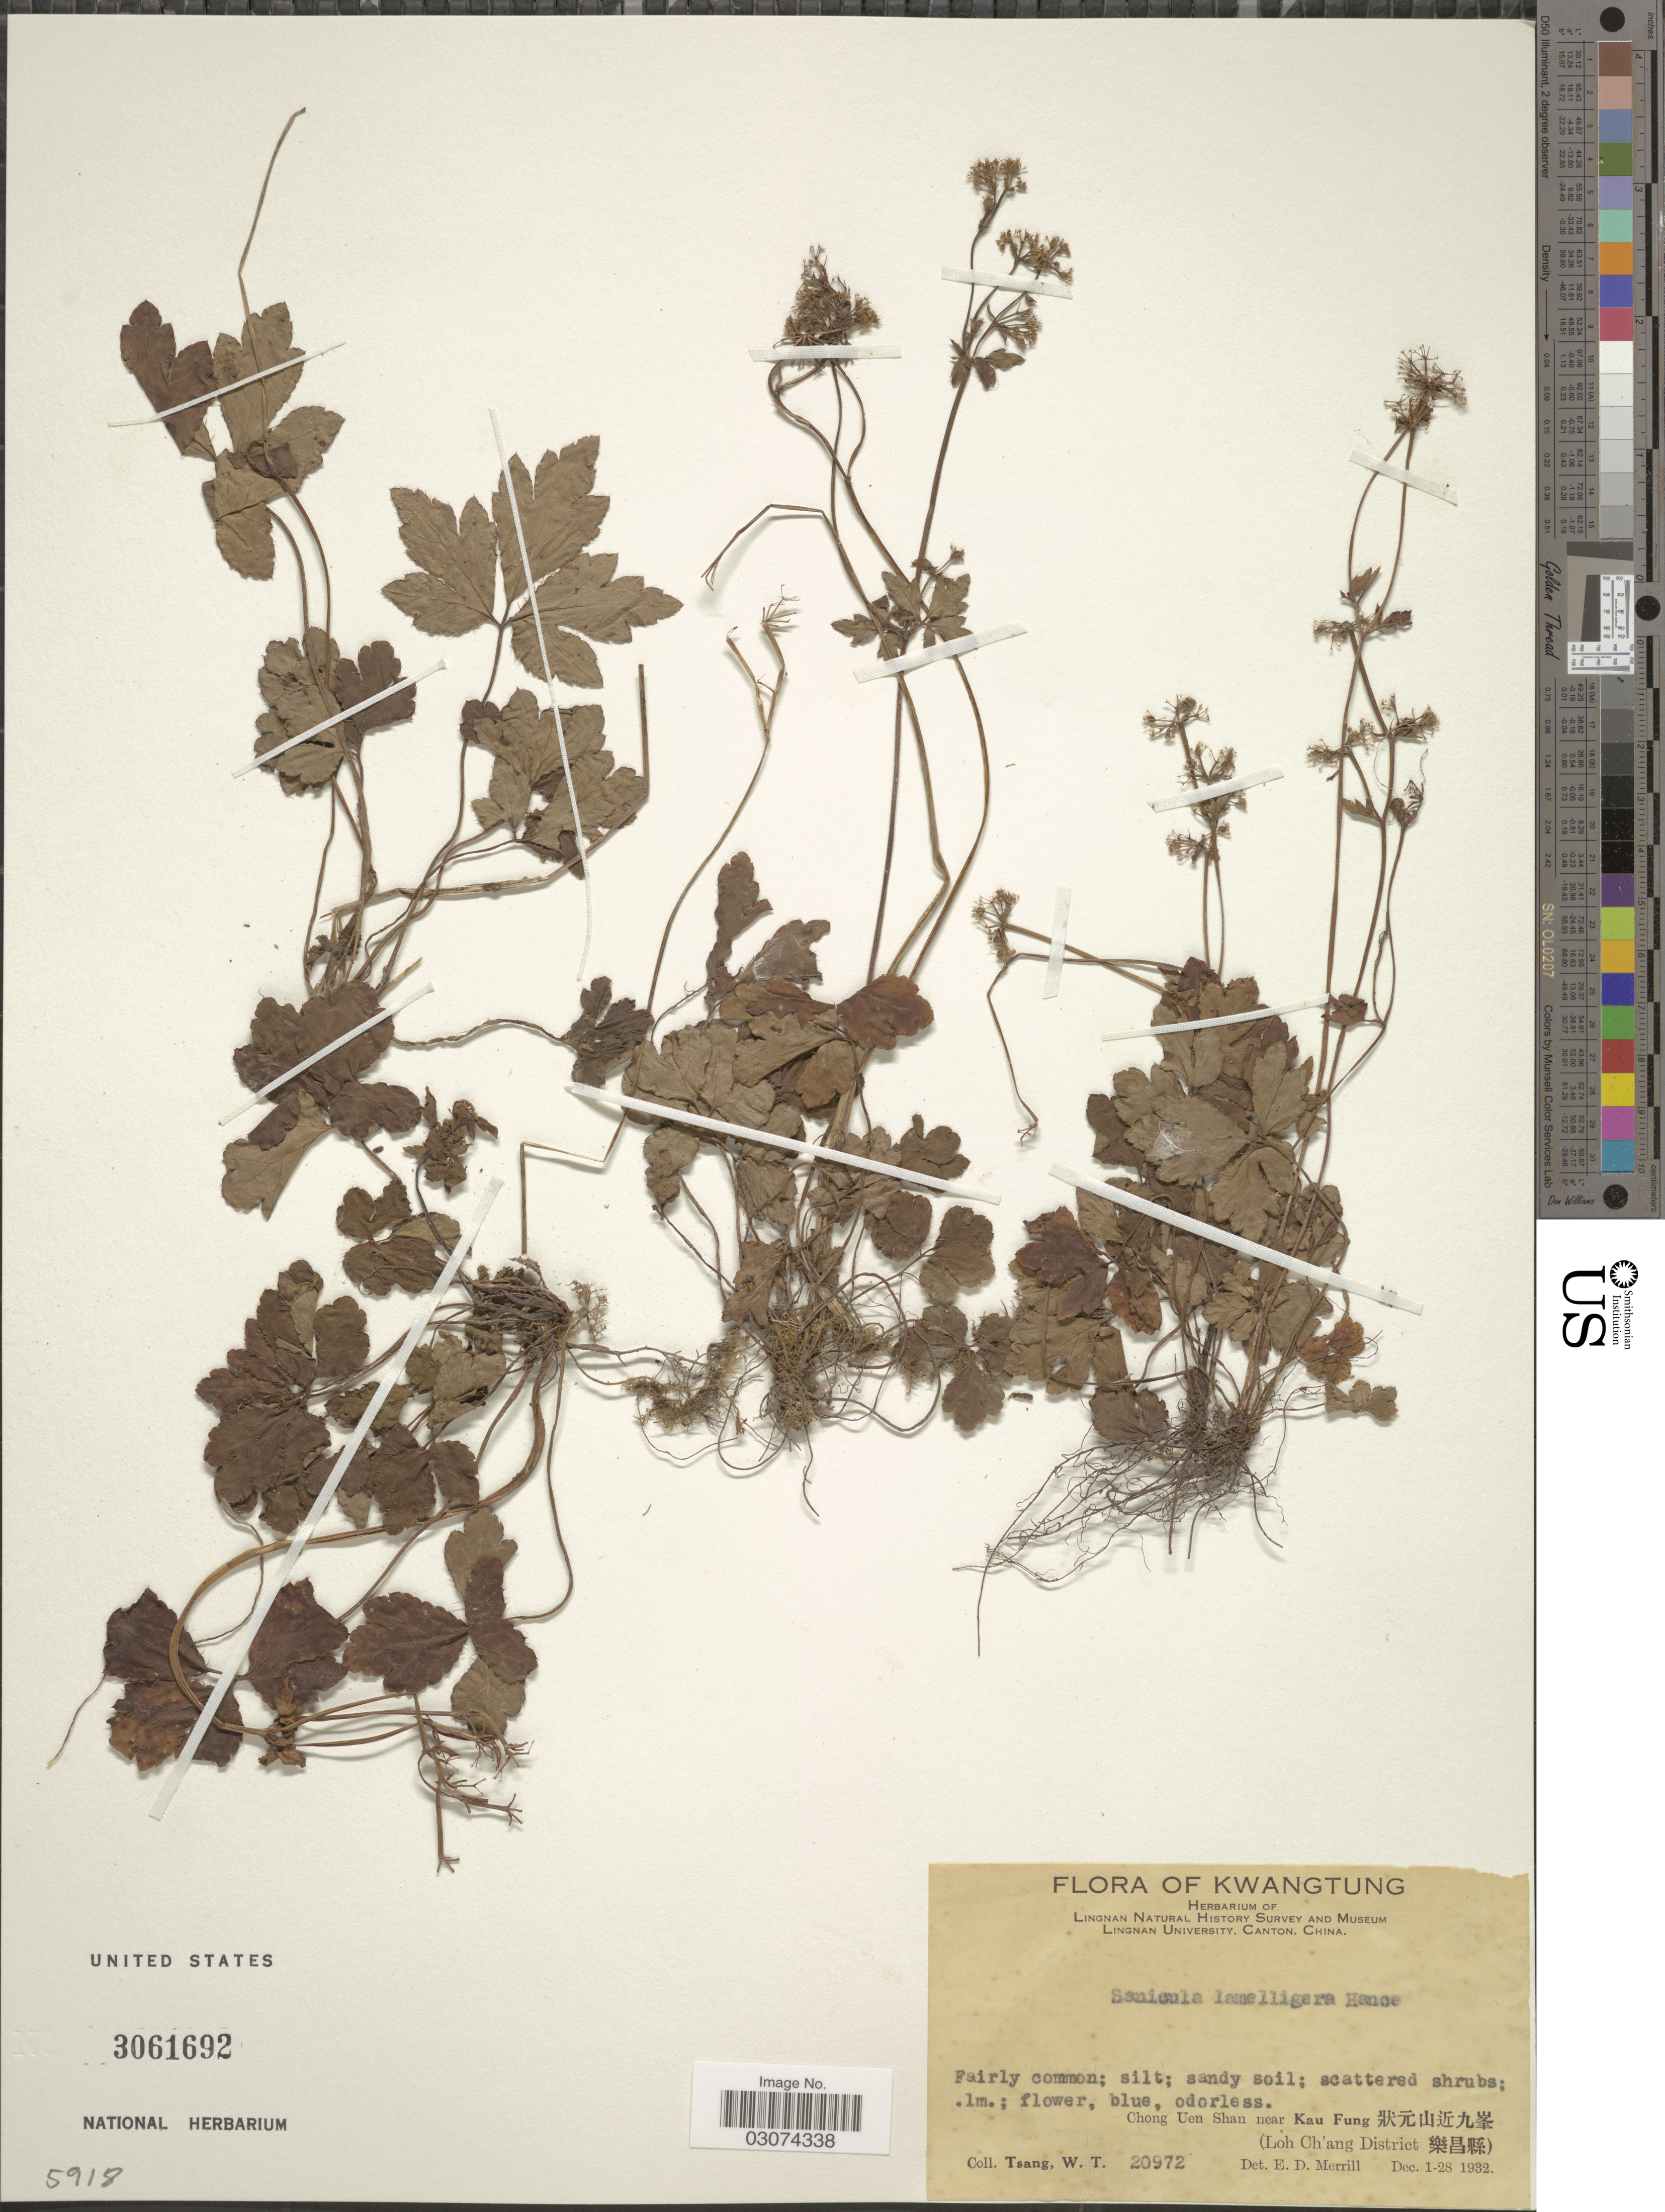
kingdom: Plantae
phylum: Tracheophyta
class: Magnoliopsida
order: Apiales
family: Apiaceae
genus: Sanicula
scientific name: Sanicula lamelligera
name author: Hance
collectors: W. T. Tsang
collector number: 20972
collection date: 1932-12-01/1932-12-28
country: China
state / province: Guangdong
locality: Chong Uen Shan near Kau Fung (Loh Ch'ang District). Kwangtung.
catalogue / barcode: US 3061692